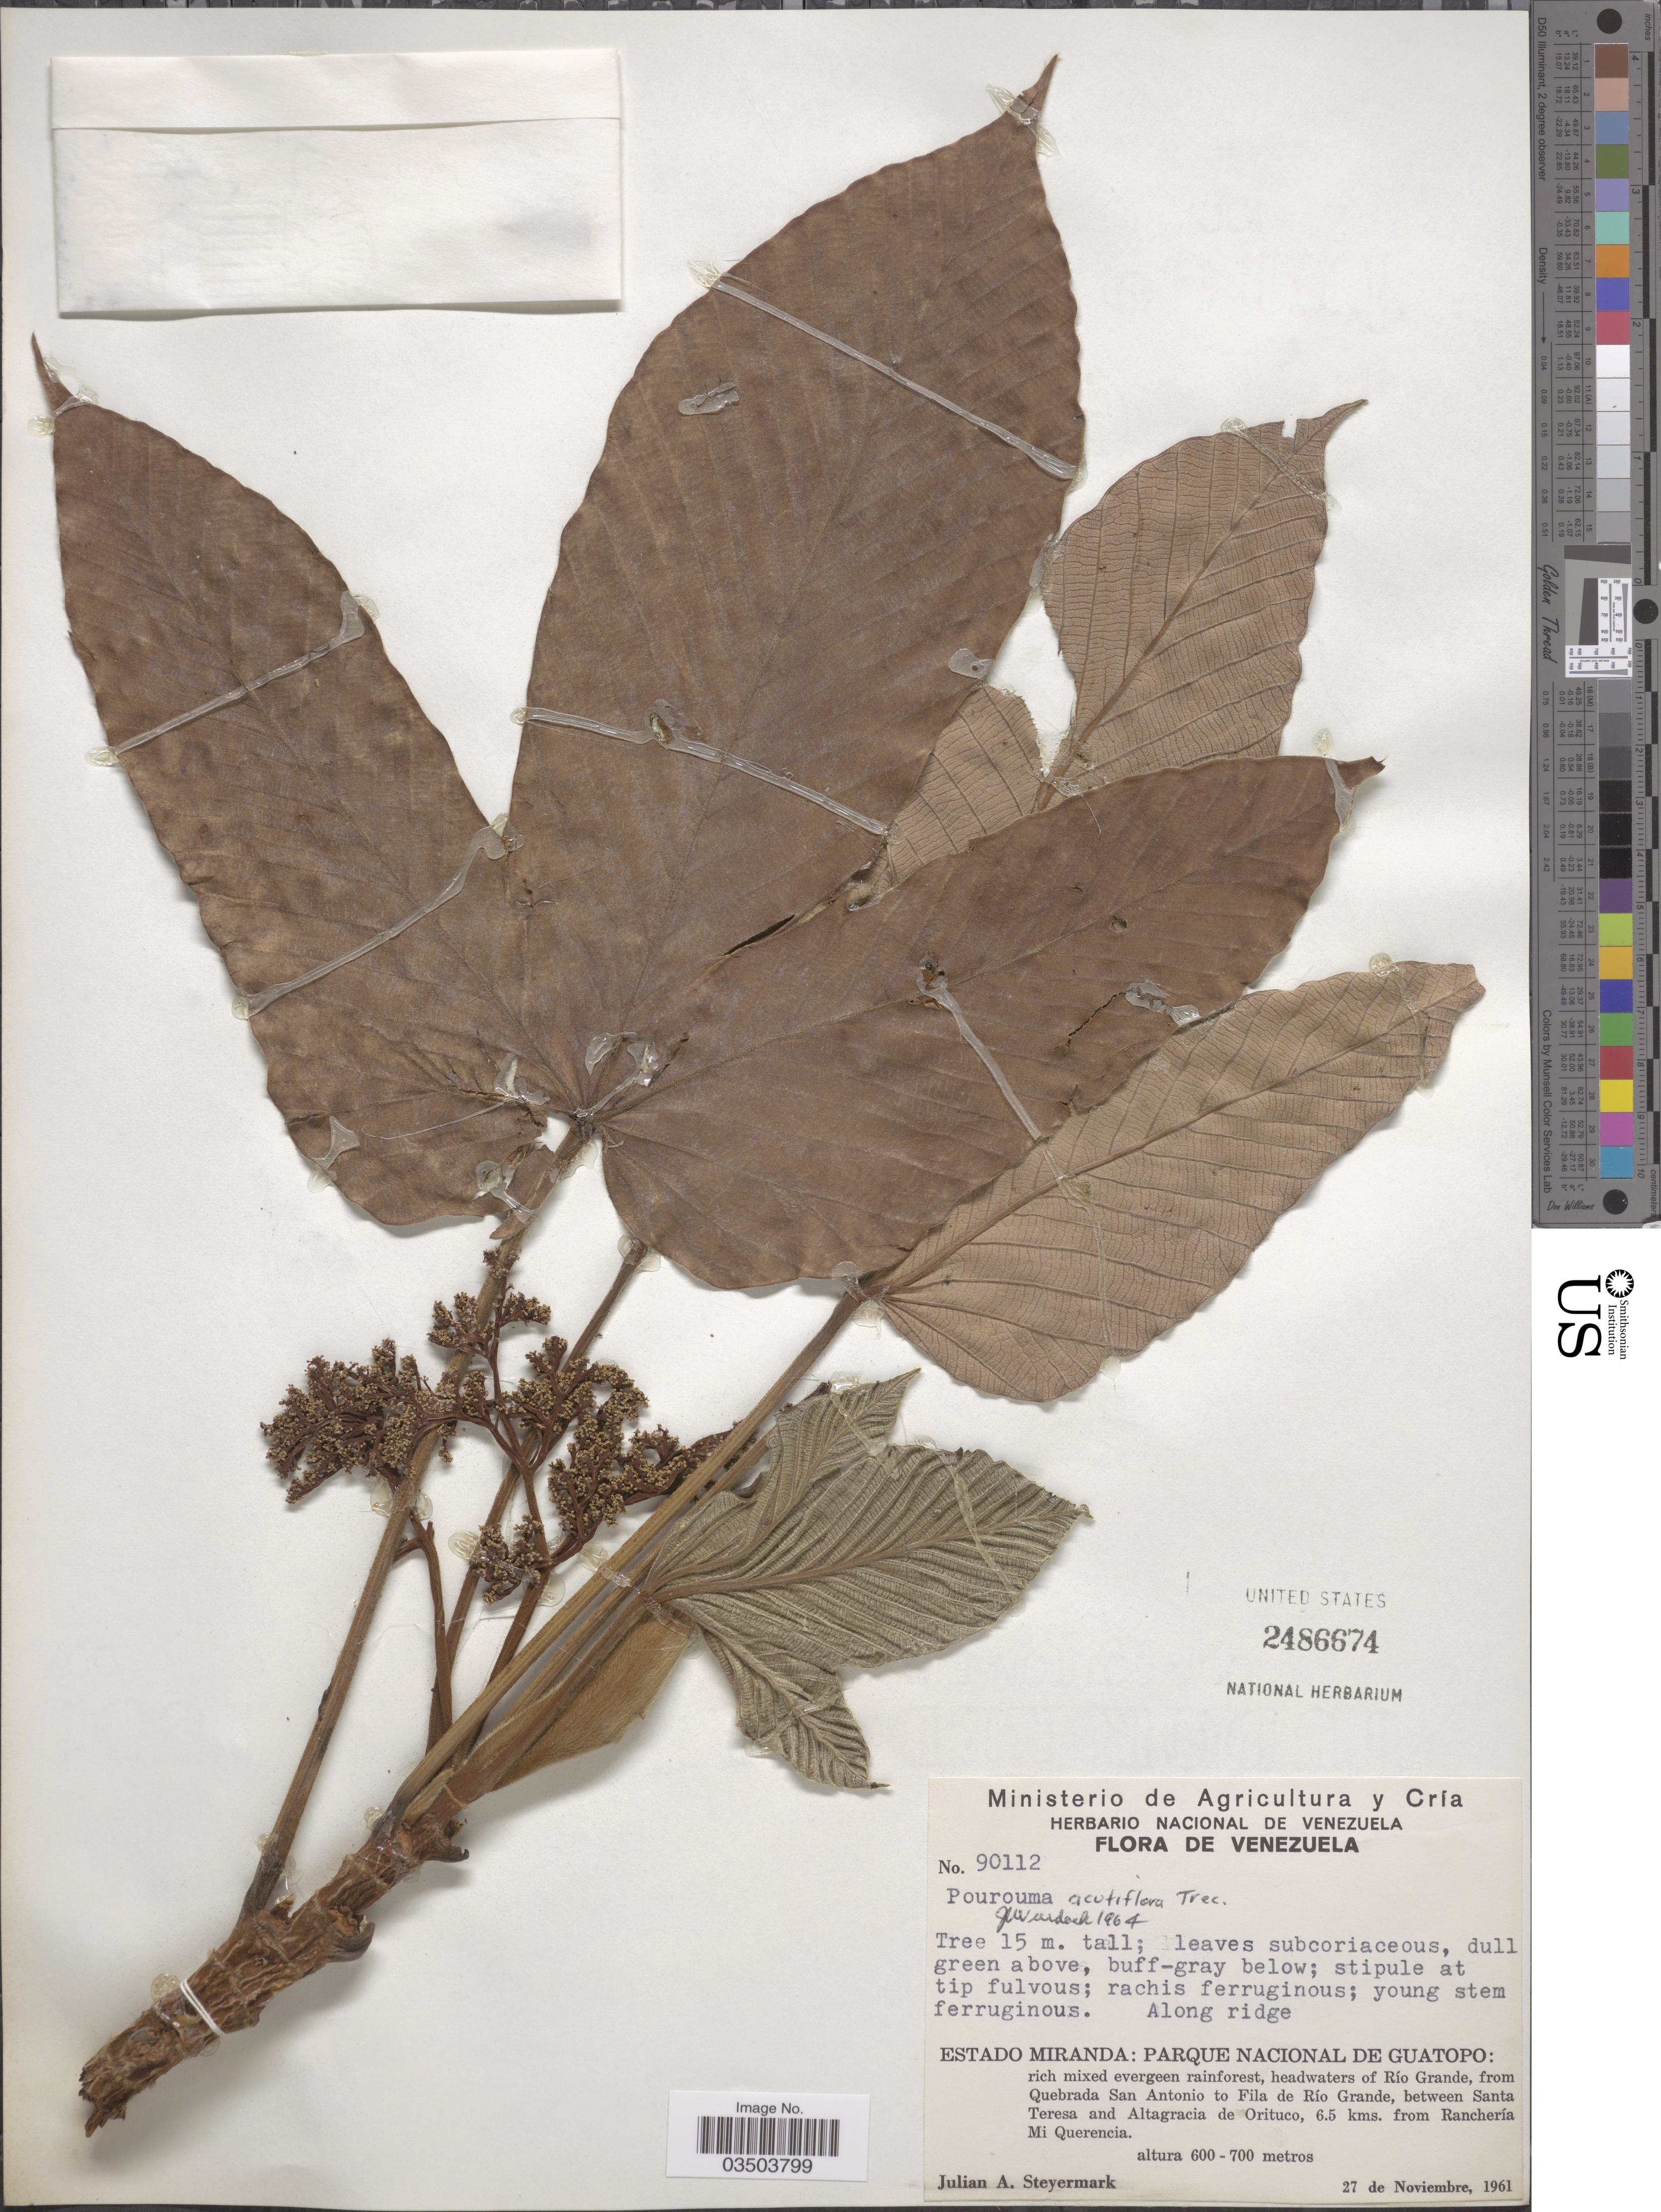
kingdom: Plantae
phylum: Tracheophyta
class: Magnoliopsida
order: Rosales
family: Urticaceae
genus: Pourouma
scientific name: Pourouma acutiflora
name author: Trécul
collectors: J. Steyermark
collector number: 90112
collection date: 1961-11-27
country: Venezuela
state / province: Miranda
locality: Parque Nacional de Guatopo: rich mixed evergreen rainforest, headwaters of Río Grande, from Quebrada San Antonio to Fila de Río Grande, between Santa Teresa and Altagracia de Orituco, 6.5 kms. from Ranchería Mi Querencia.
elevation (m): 600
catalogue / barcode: US 2486674